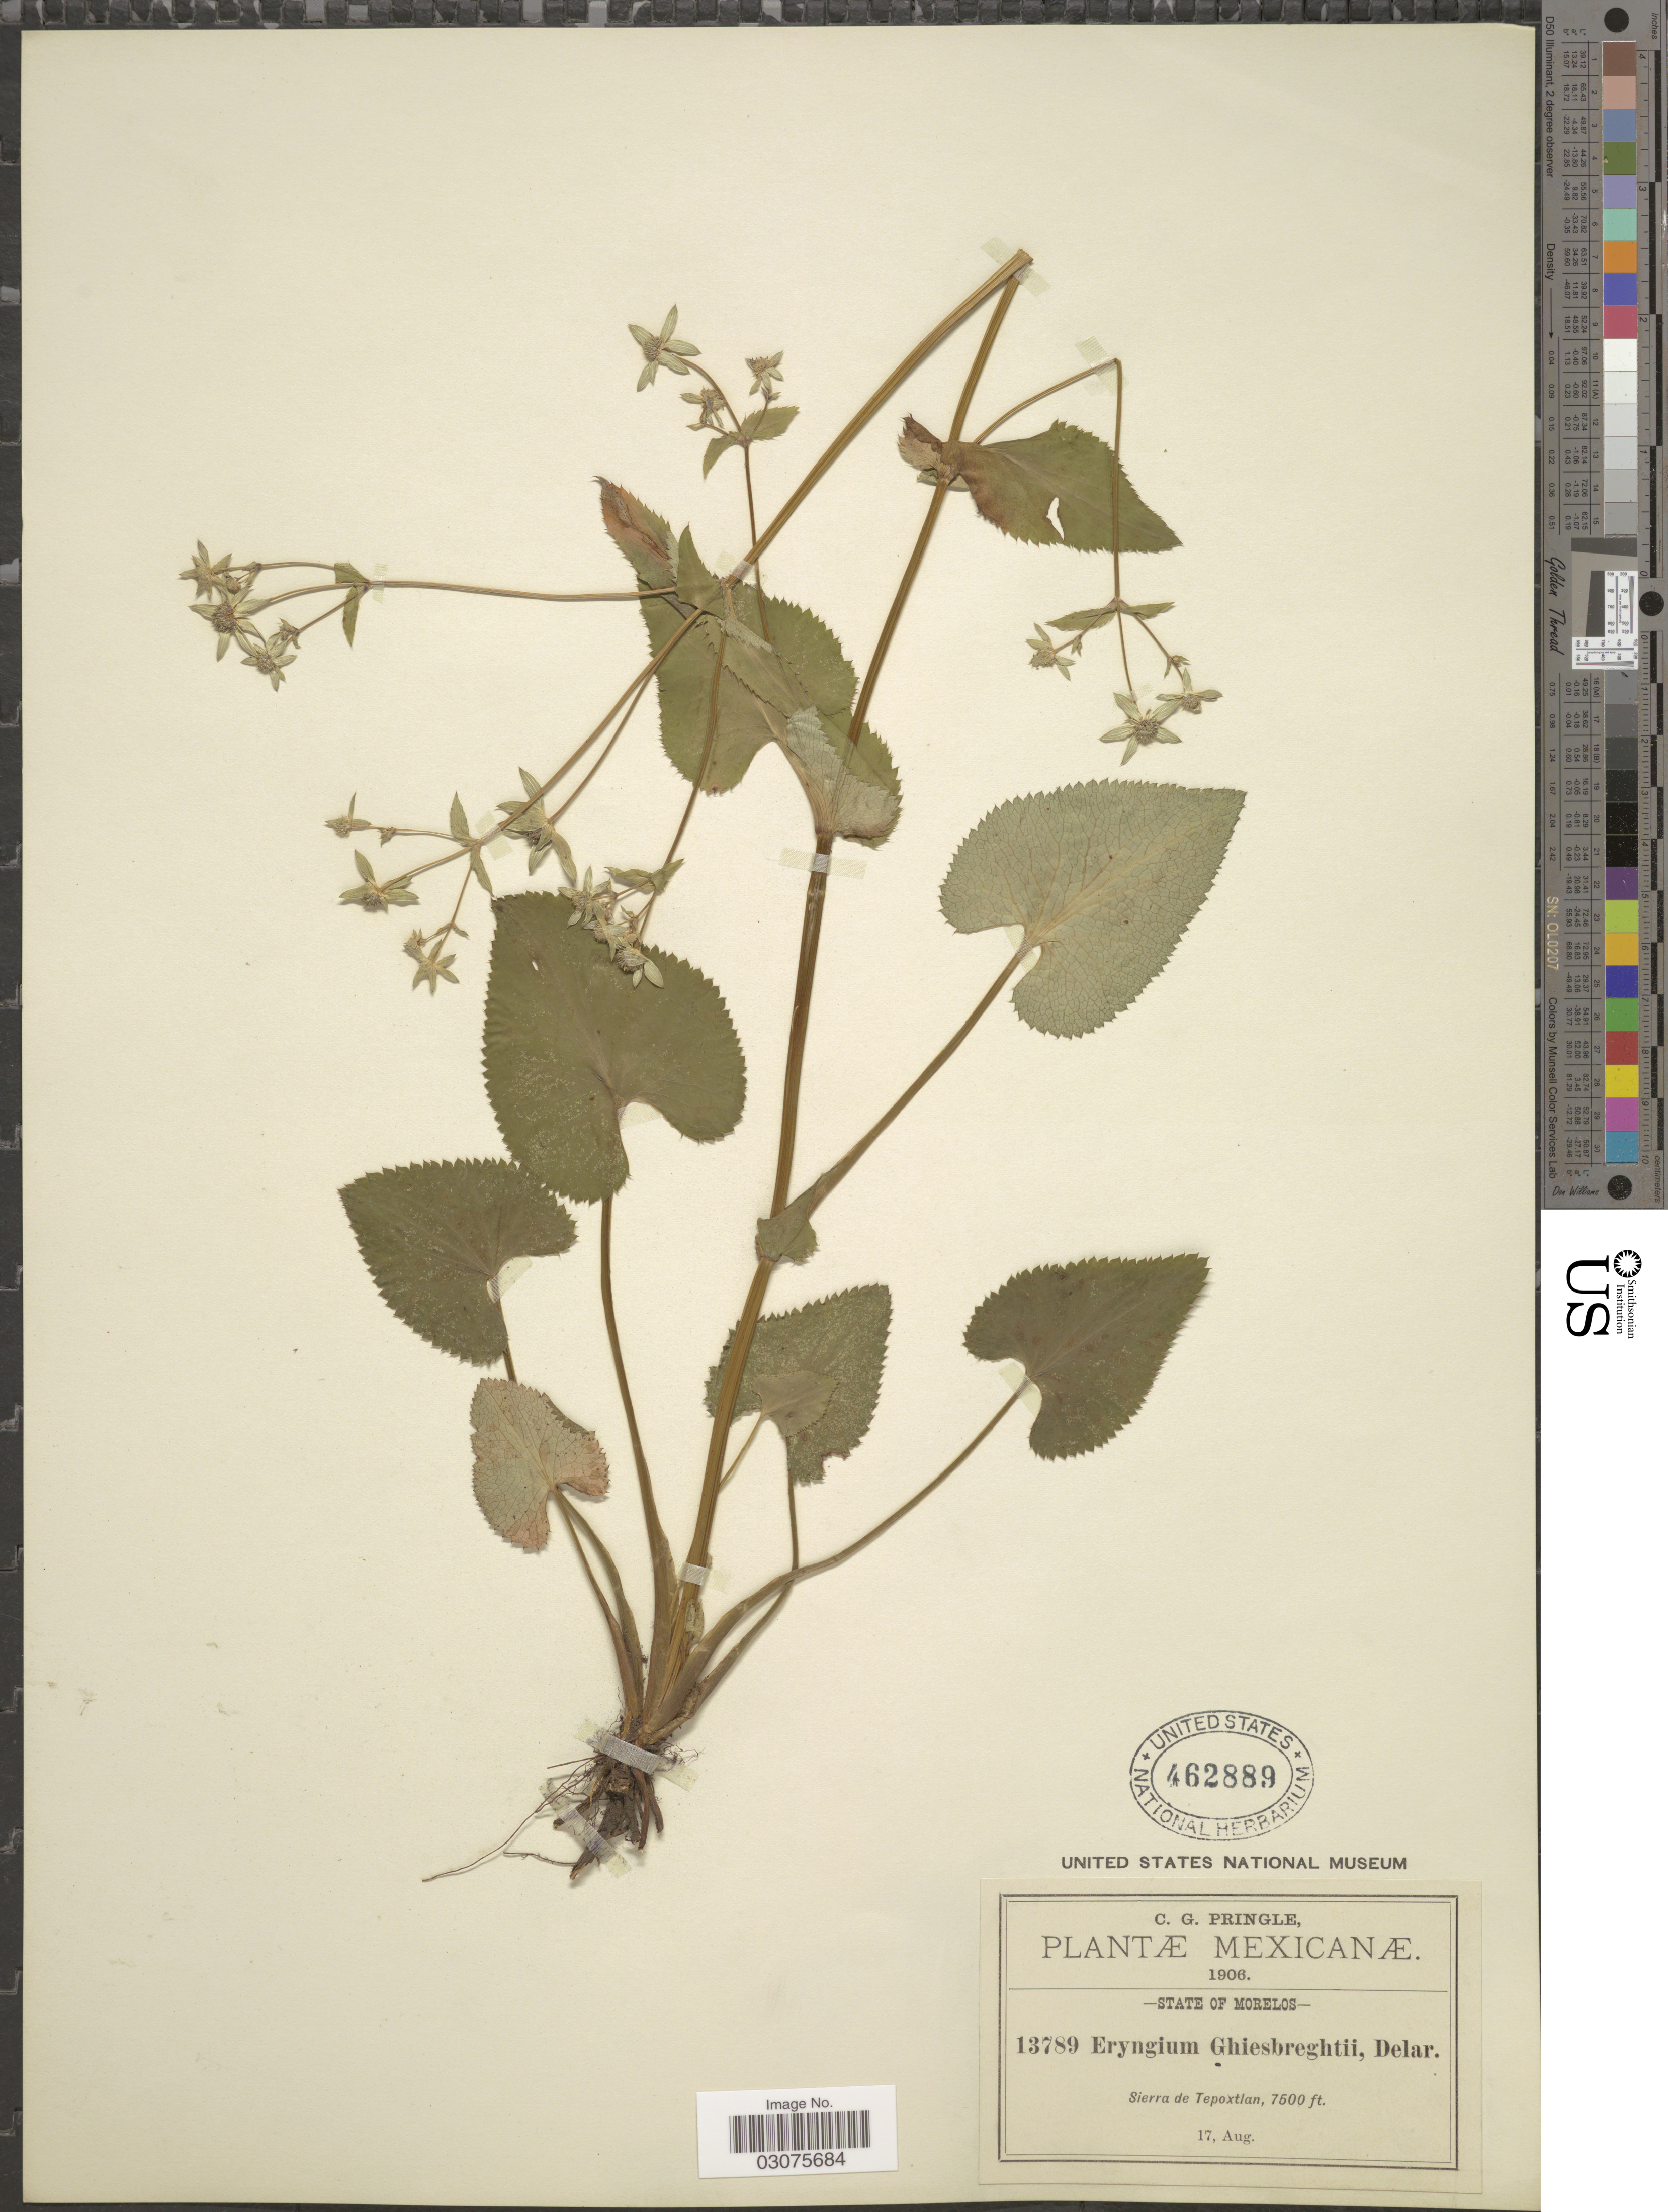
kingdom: Plantae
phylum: Tracheophyta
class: Magnoliopsida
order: Apiales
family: Apiaceae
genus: Eryngium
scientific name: Eryngium ghiesbreghtii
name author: Decne.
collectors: C. G. Pringle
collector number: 13789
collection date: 1906-08-17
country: Mexico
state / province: Morelos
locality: Sierra de Tepoxtlan.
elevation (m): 2286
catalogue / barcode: US 462889